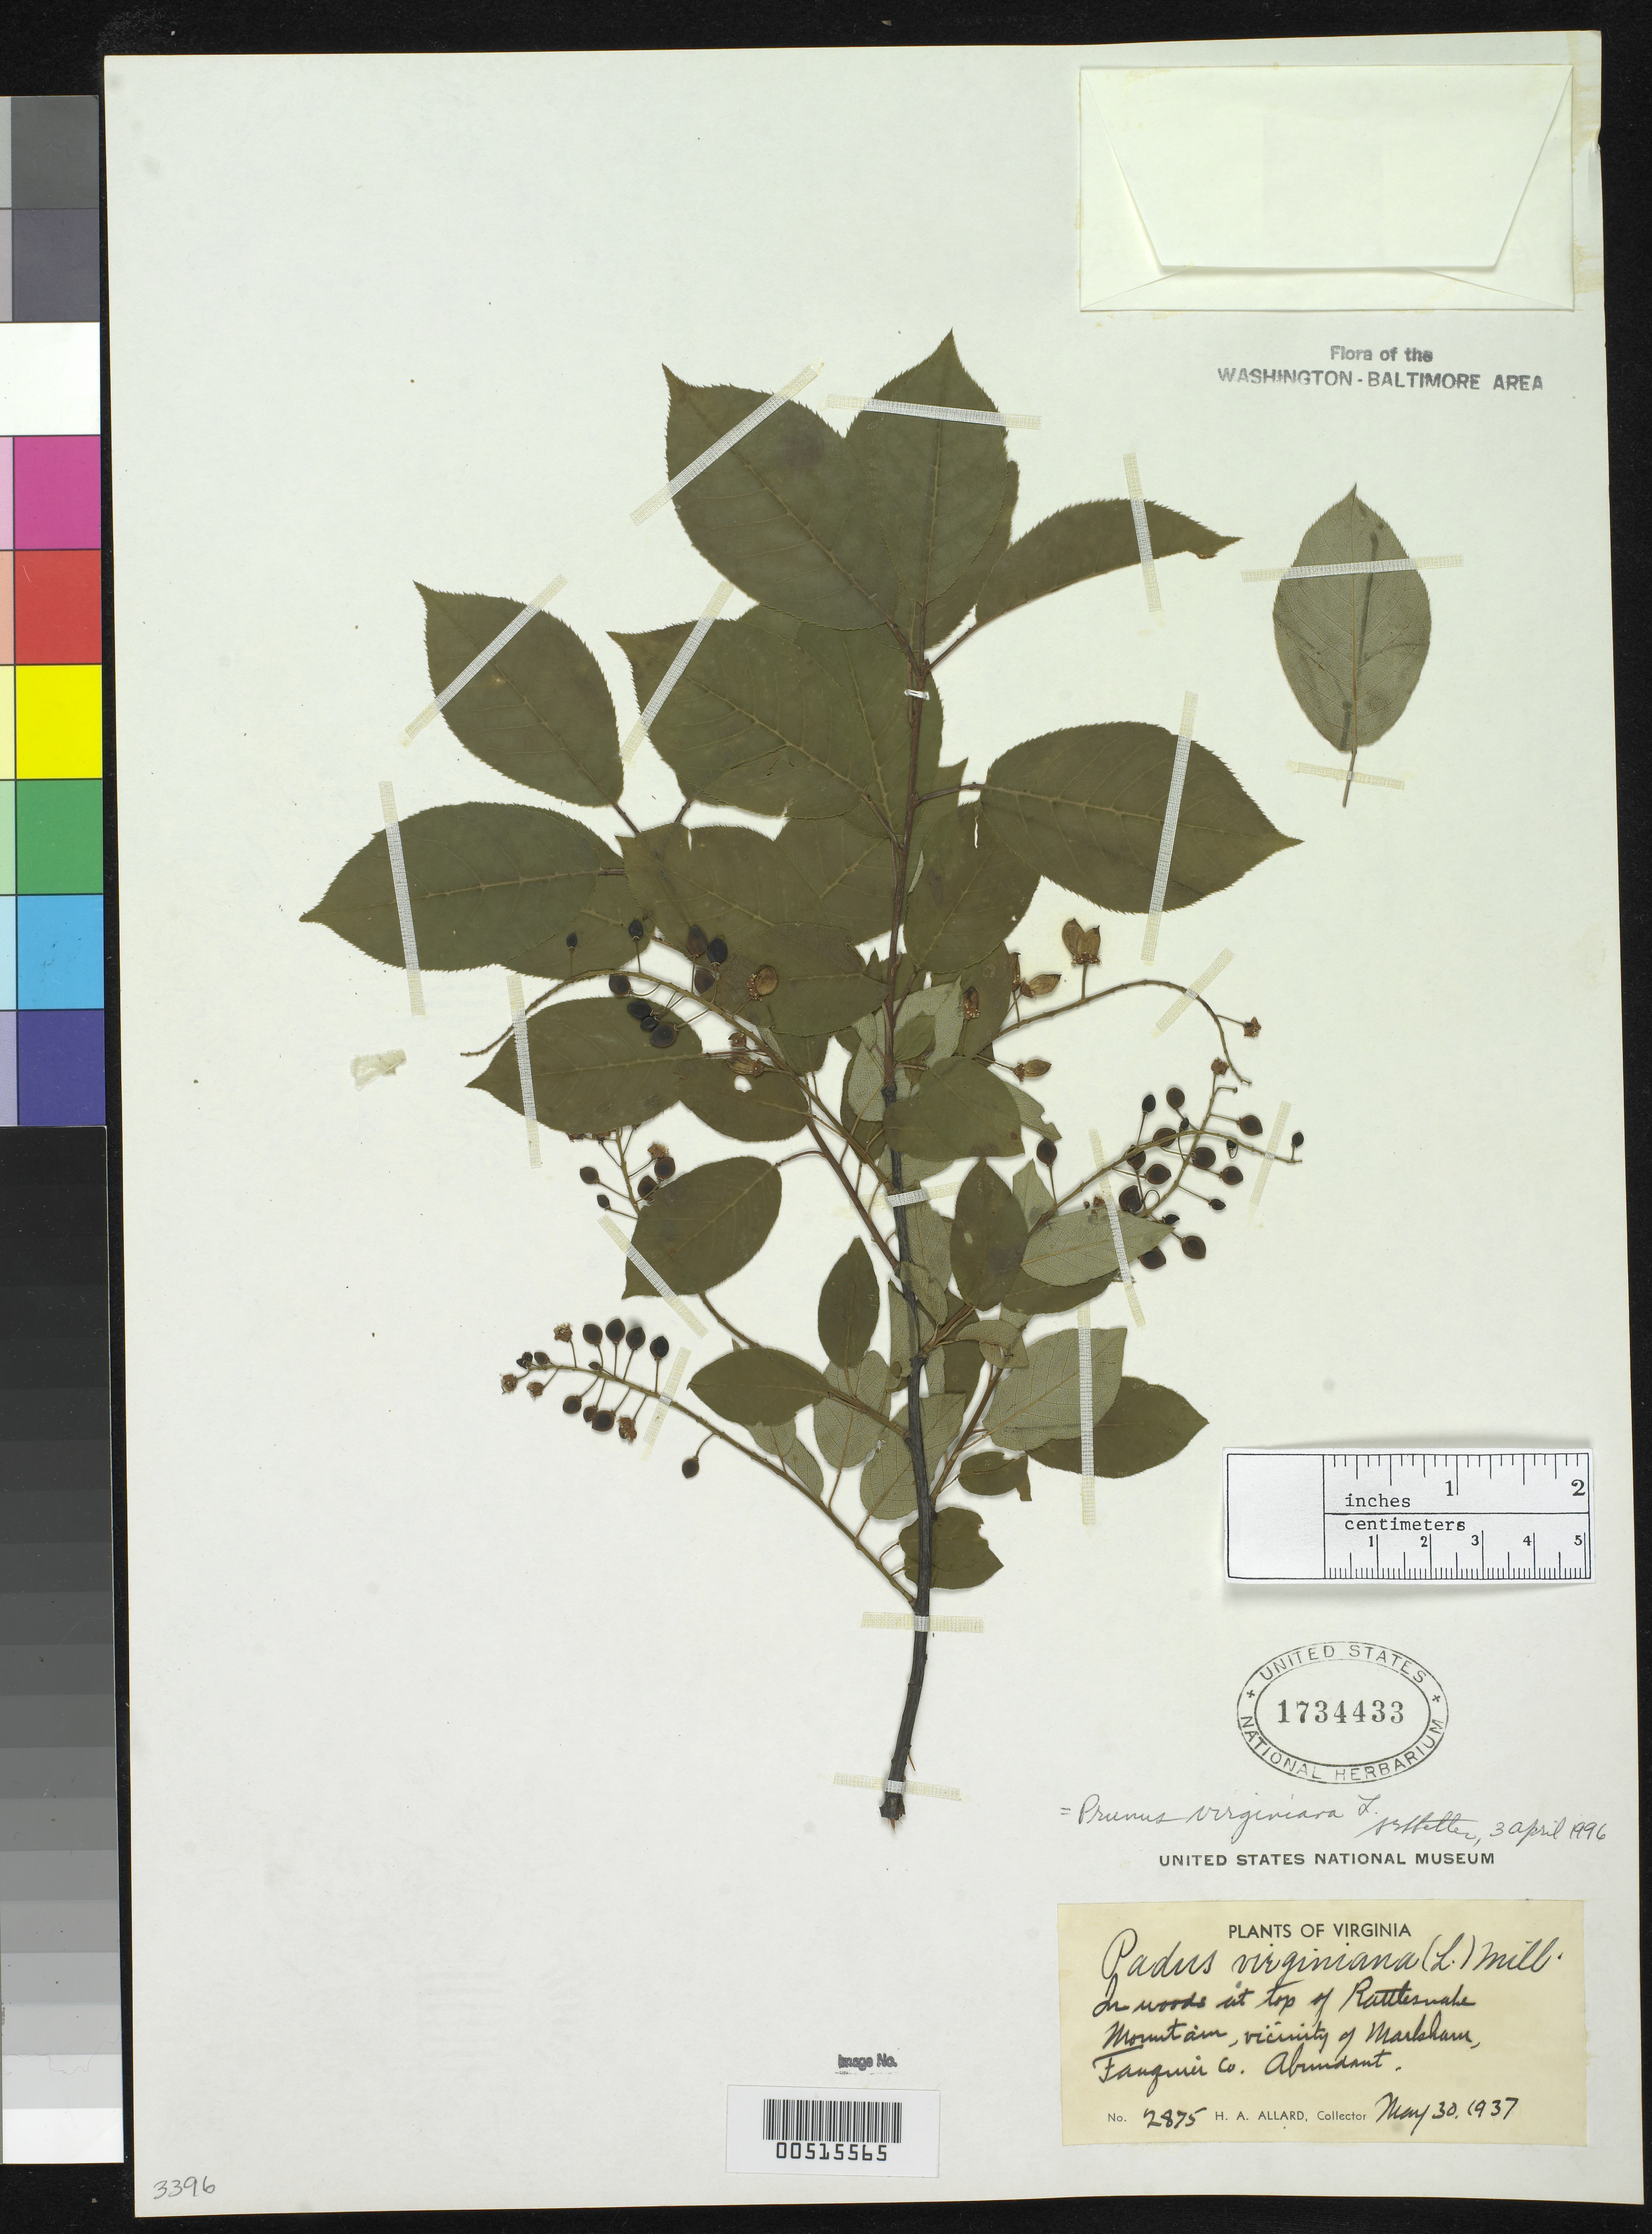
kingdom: Plantae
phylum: Tracheophyta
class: Magnoliopsida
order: Rosales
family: Rosaceae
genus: Prunus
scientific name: Prunus virginiana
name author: L.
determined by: Shetler, Stanwyn G., (US), NMNH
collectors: H. A. Allard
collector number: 2875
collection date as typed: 30 May 1937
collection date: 1937-05-30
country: United States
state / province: Virginia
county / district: Fauquier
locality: Rattlesnake Mountain, top of, vicinity of Markham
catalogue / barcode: US 1734433